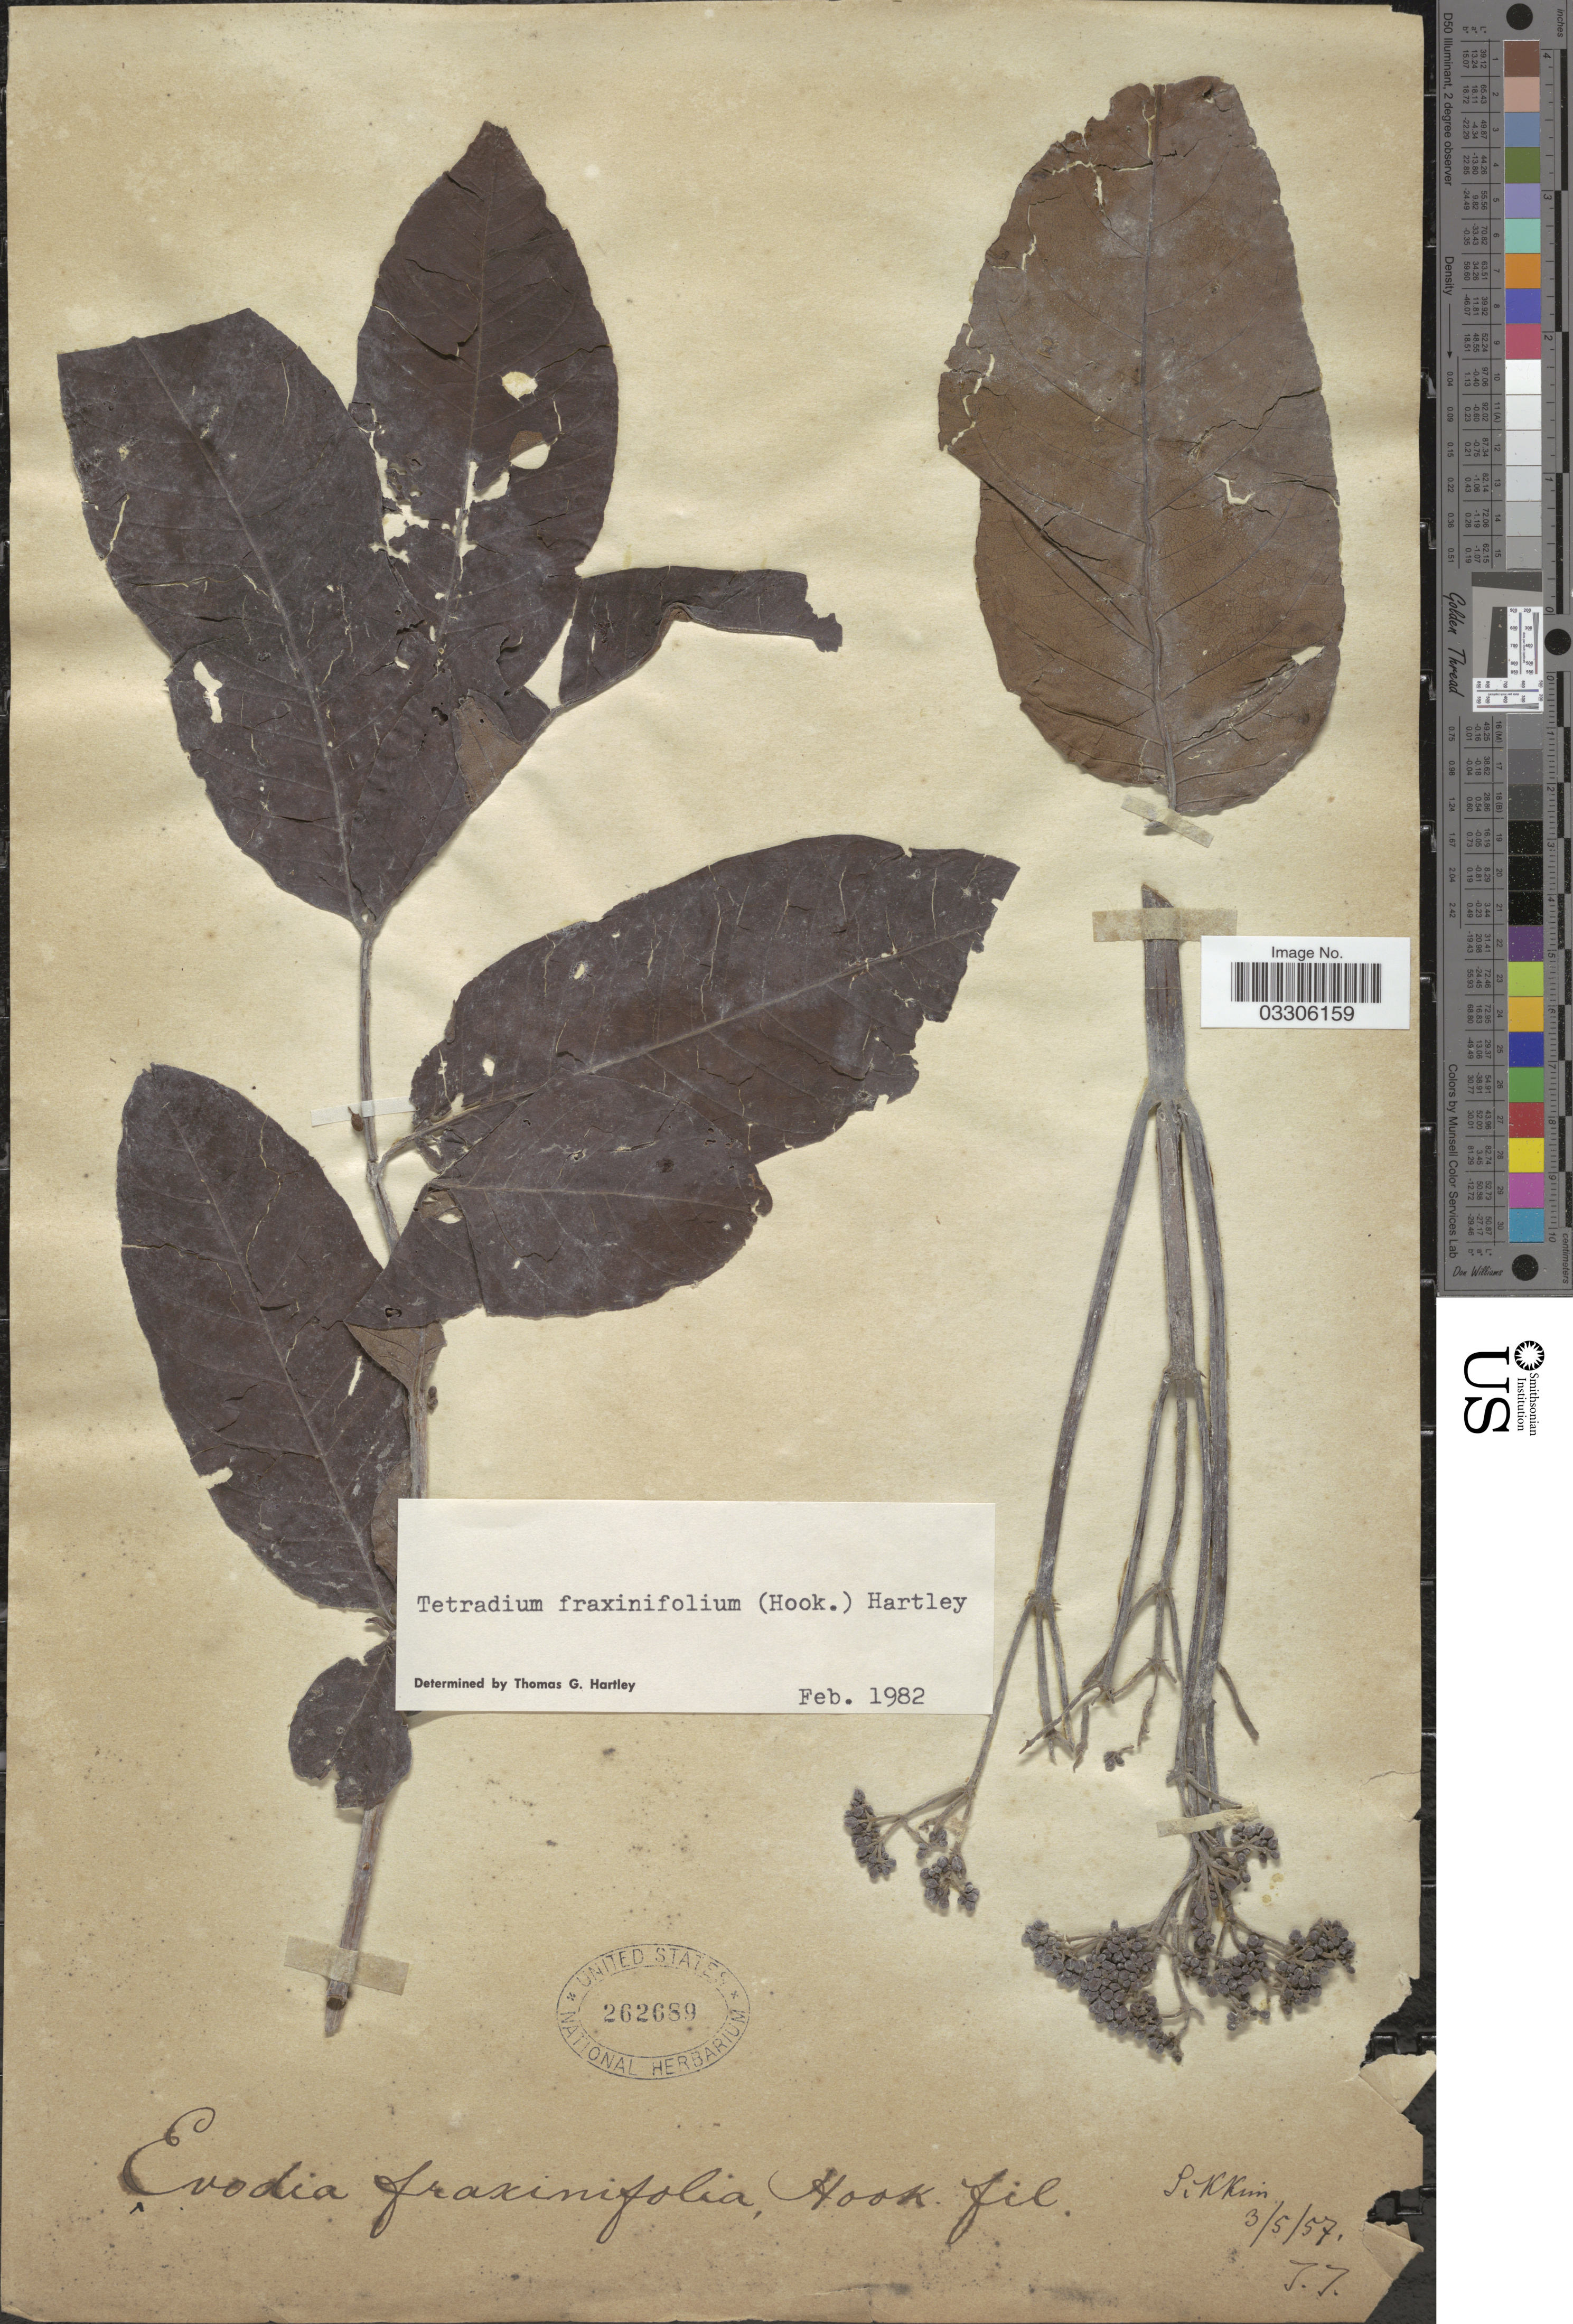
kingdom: Plantae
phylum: Tracheophyta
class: Magnoliopsida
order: Sapindales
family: Rutaceae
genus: Tetradium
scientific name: Tetradium fraxinifolium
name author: (Hook. f.) T.G. Hartley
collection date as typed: Transcribed d/m/y: 3/5/57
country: India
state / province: Sikkim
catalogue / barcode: US 262689